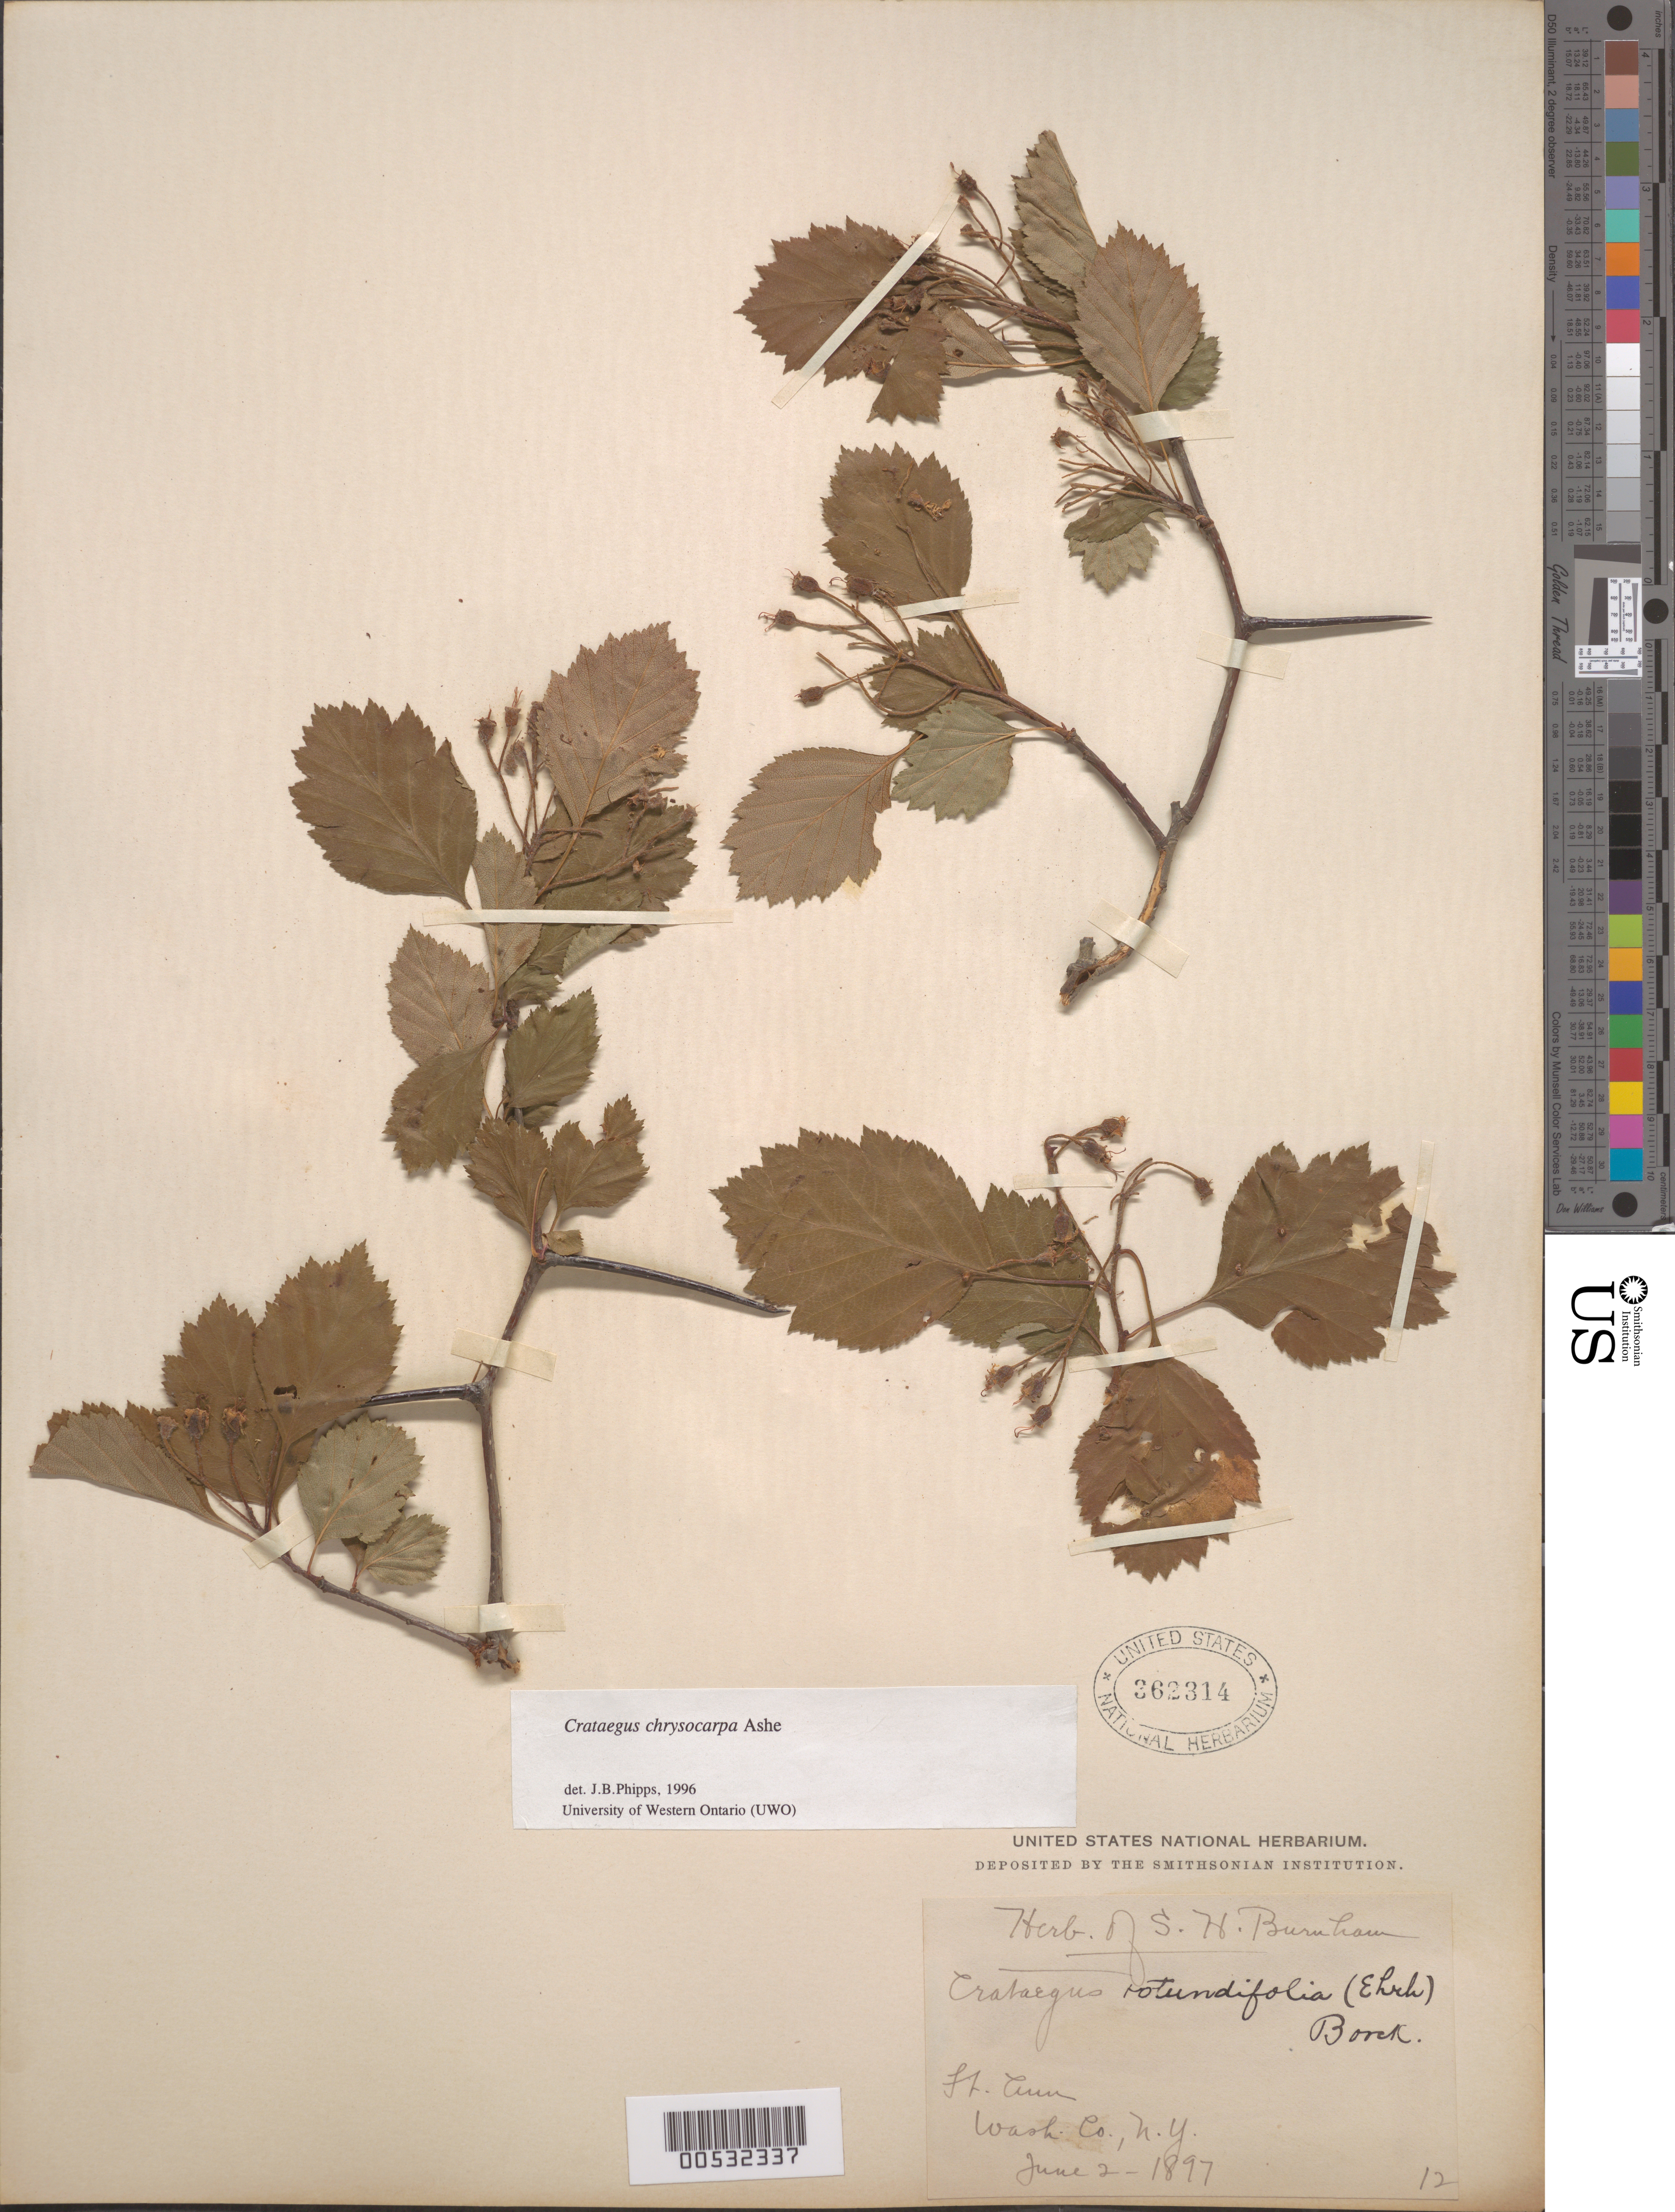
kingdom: Plantae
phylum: Tracheophyta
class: Magnoliopsida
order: Rosales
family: Rosaceae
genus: Crataegus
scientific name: Crataegus chrysocarpa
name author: Ashe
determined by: Phipps, James B., (UWO), University of Western Ontario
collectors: S. Burnham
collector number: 12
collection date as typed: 02 Jun 1897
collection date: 1897-06-02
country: United States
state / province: New York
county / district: Washington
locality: St. Ann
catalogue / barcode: US 362314